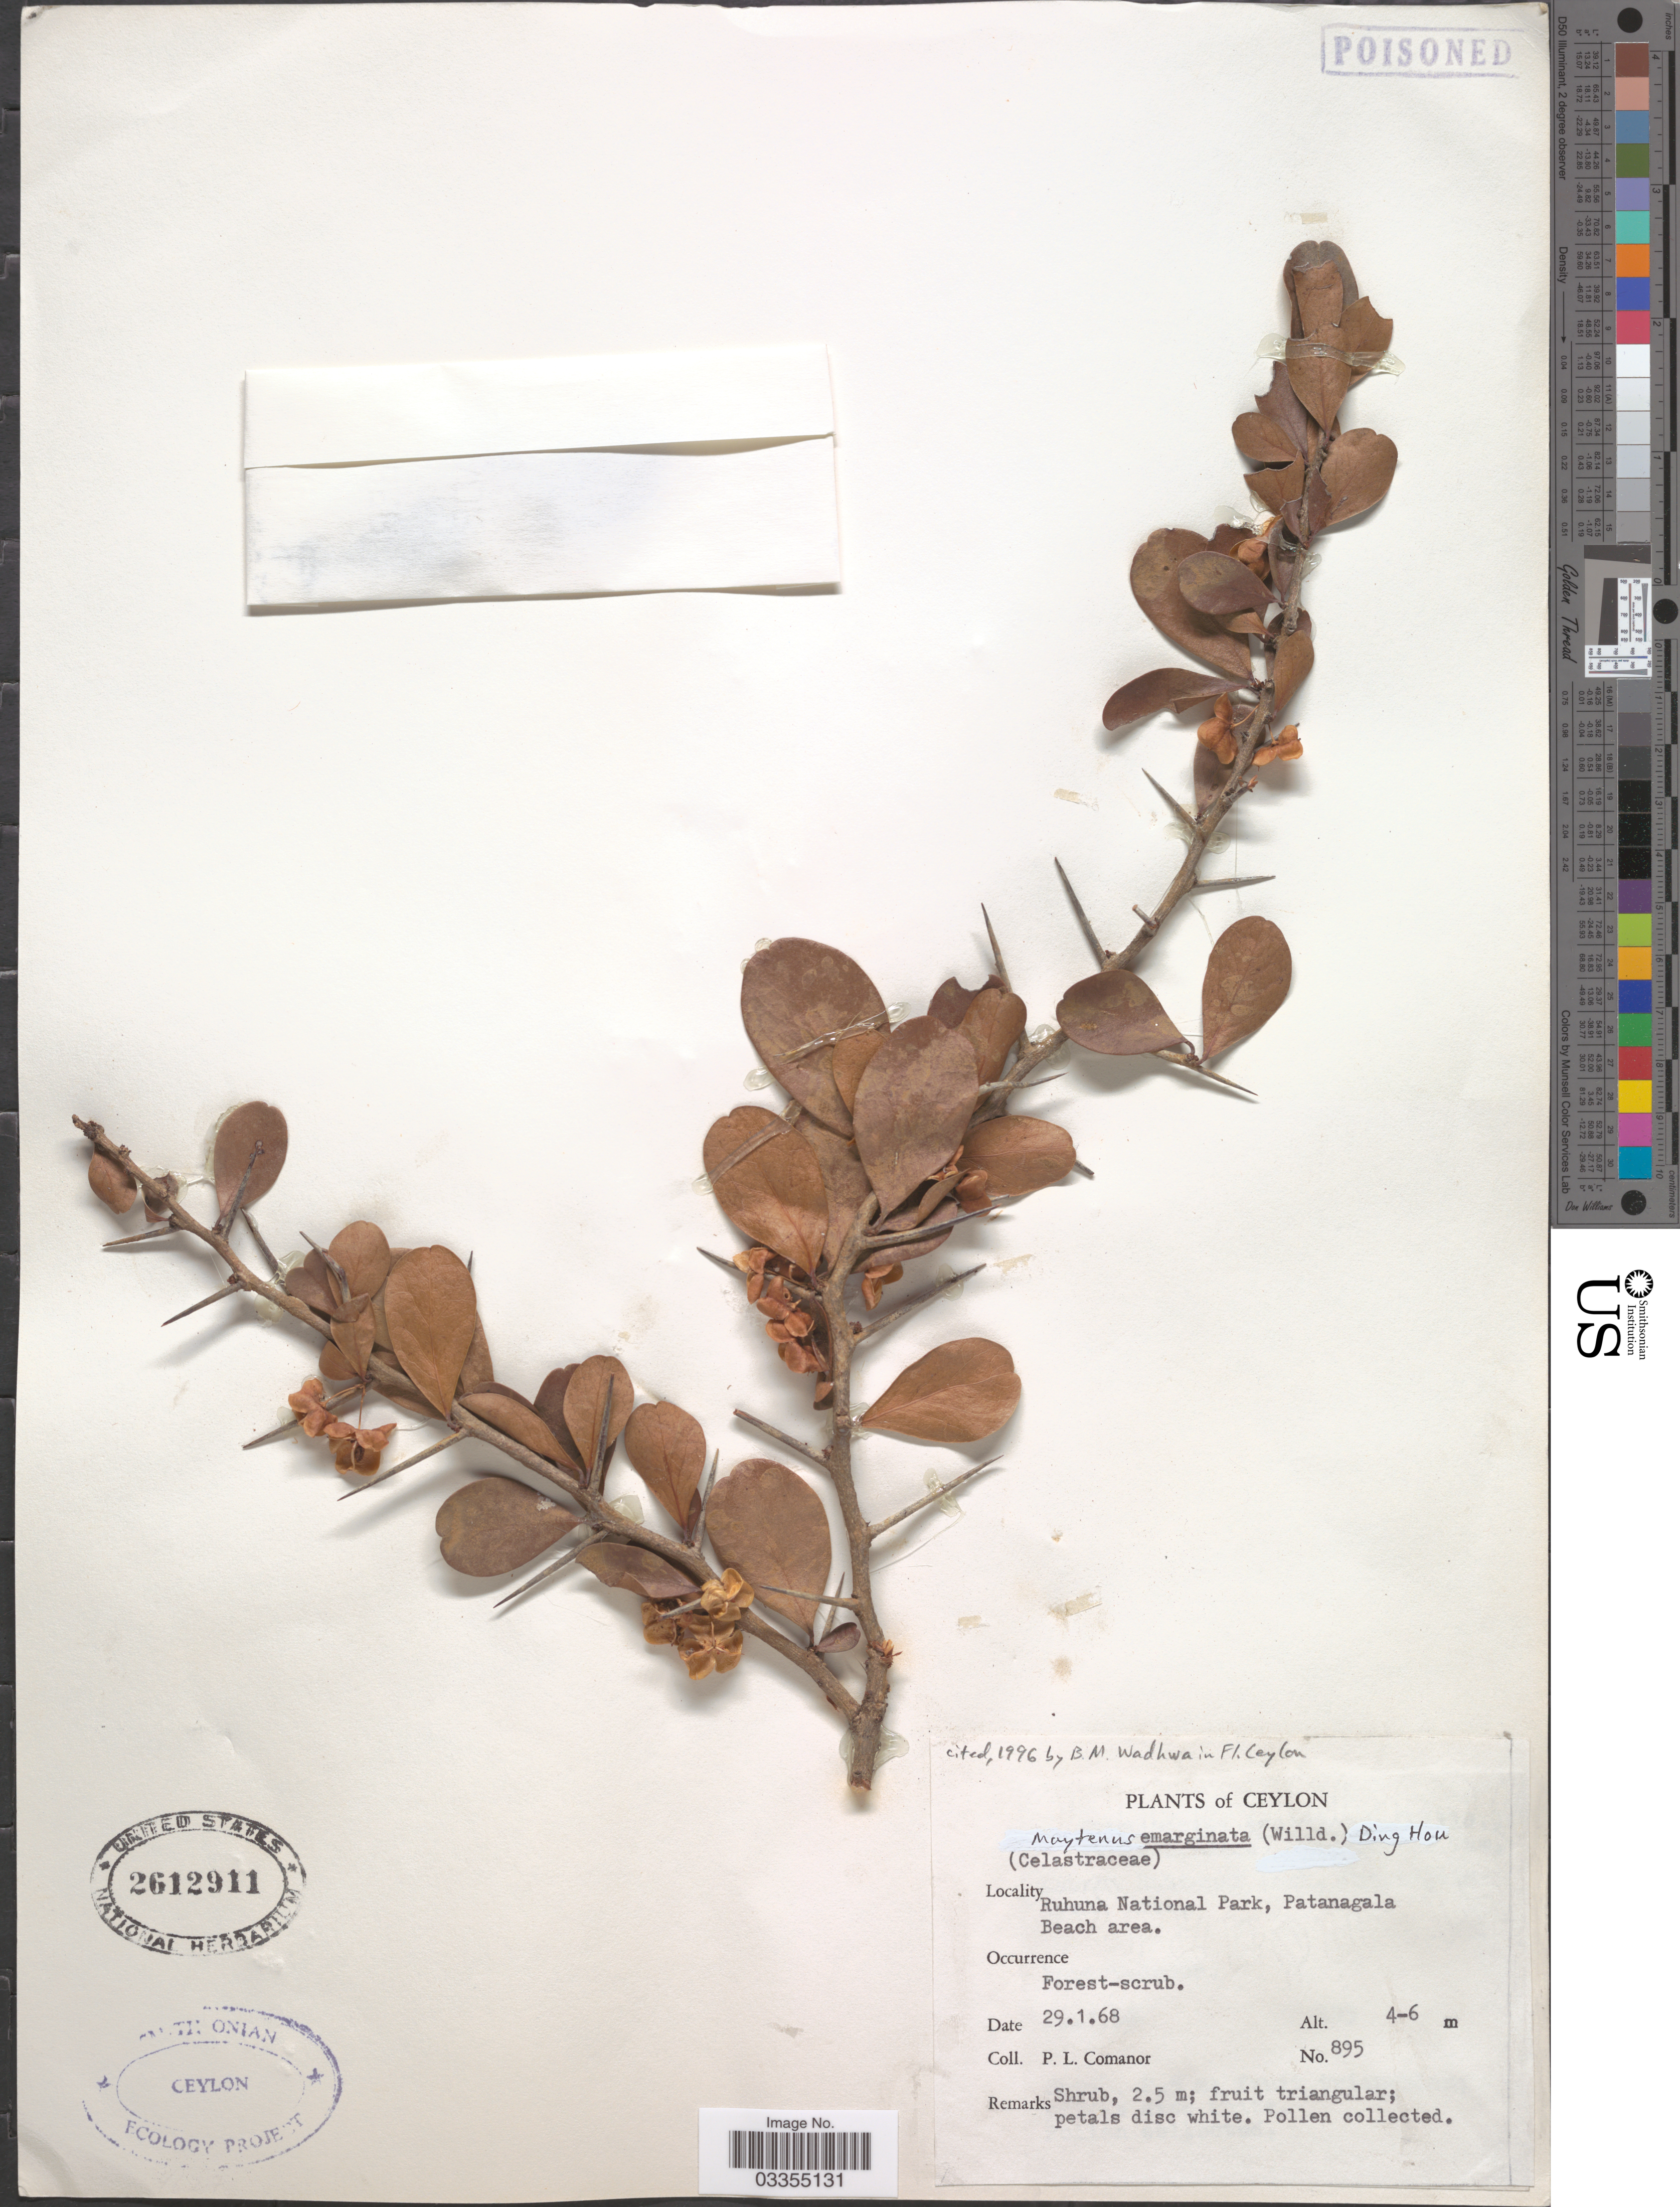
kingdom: Plantae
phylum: Tracheophyta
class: Magnoliopsida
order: Celastrales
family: Celastraceae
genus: Gymnosporia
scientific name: Gymnosporia emarginata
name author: (Willd.) Thwaites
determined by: Strong, Mark T., (BOT), Smithsonian Institution - National Museum of Natural History (UNITED STATES)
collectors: P. Comanor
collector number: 895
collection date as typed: Transcribed d/m/y: 29/1/68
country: Sri Lanka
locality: Ceylon. Ruhuna National Park, Patanagala Beach area.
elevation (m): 4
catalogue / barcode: US 2612911